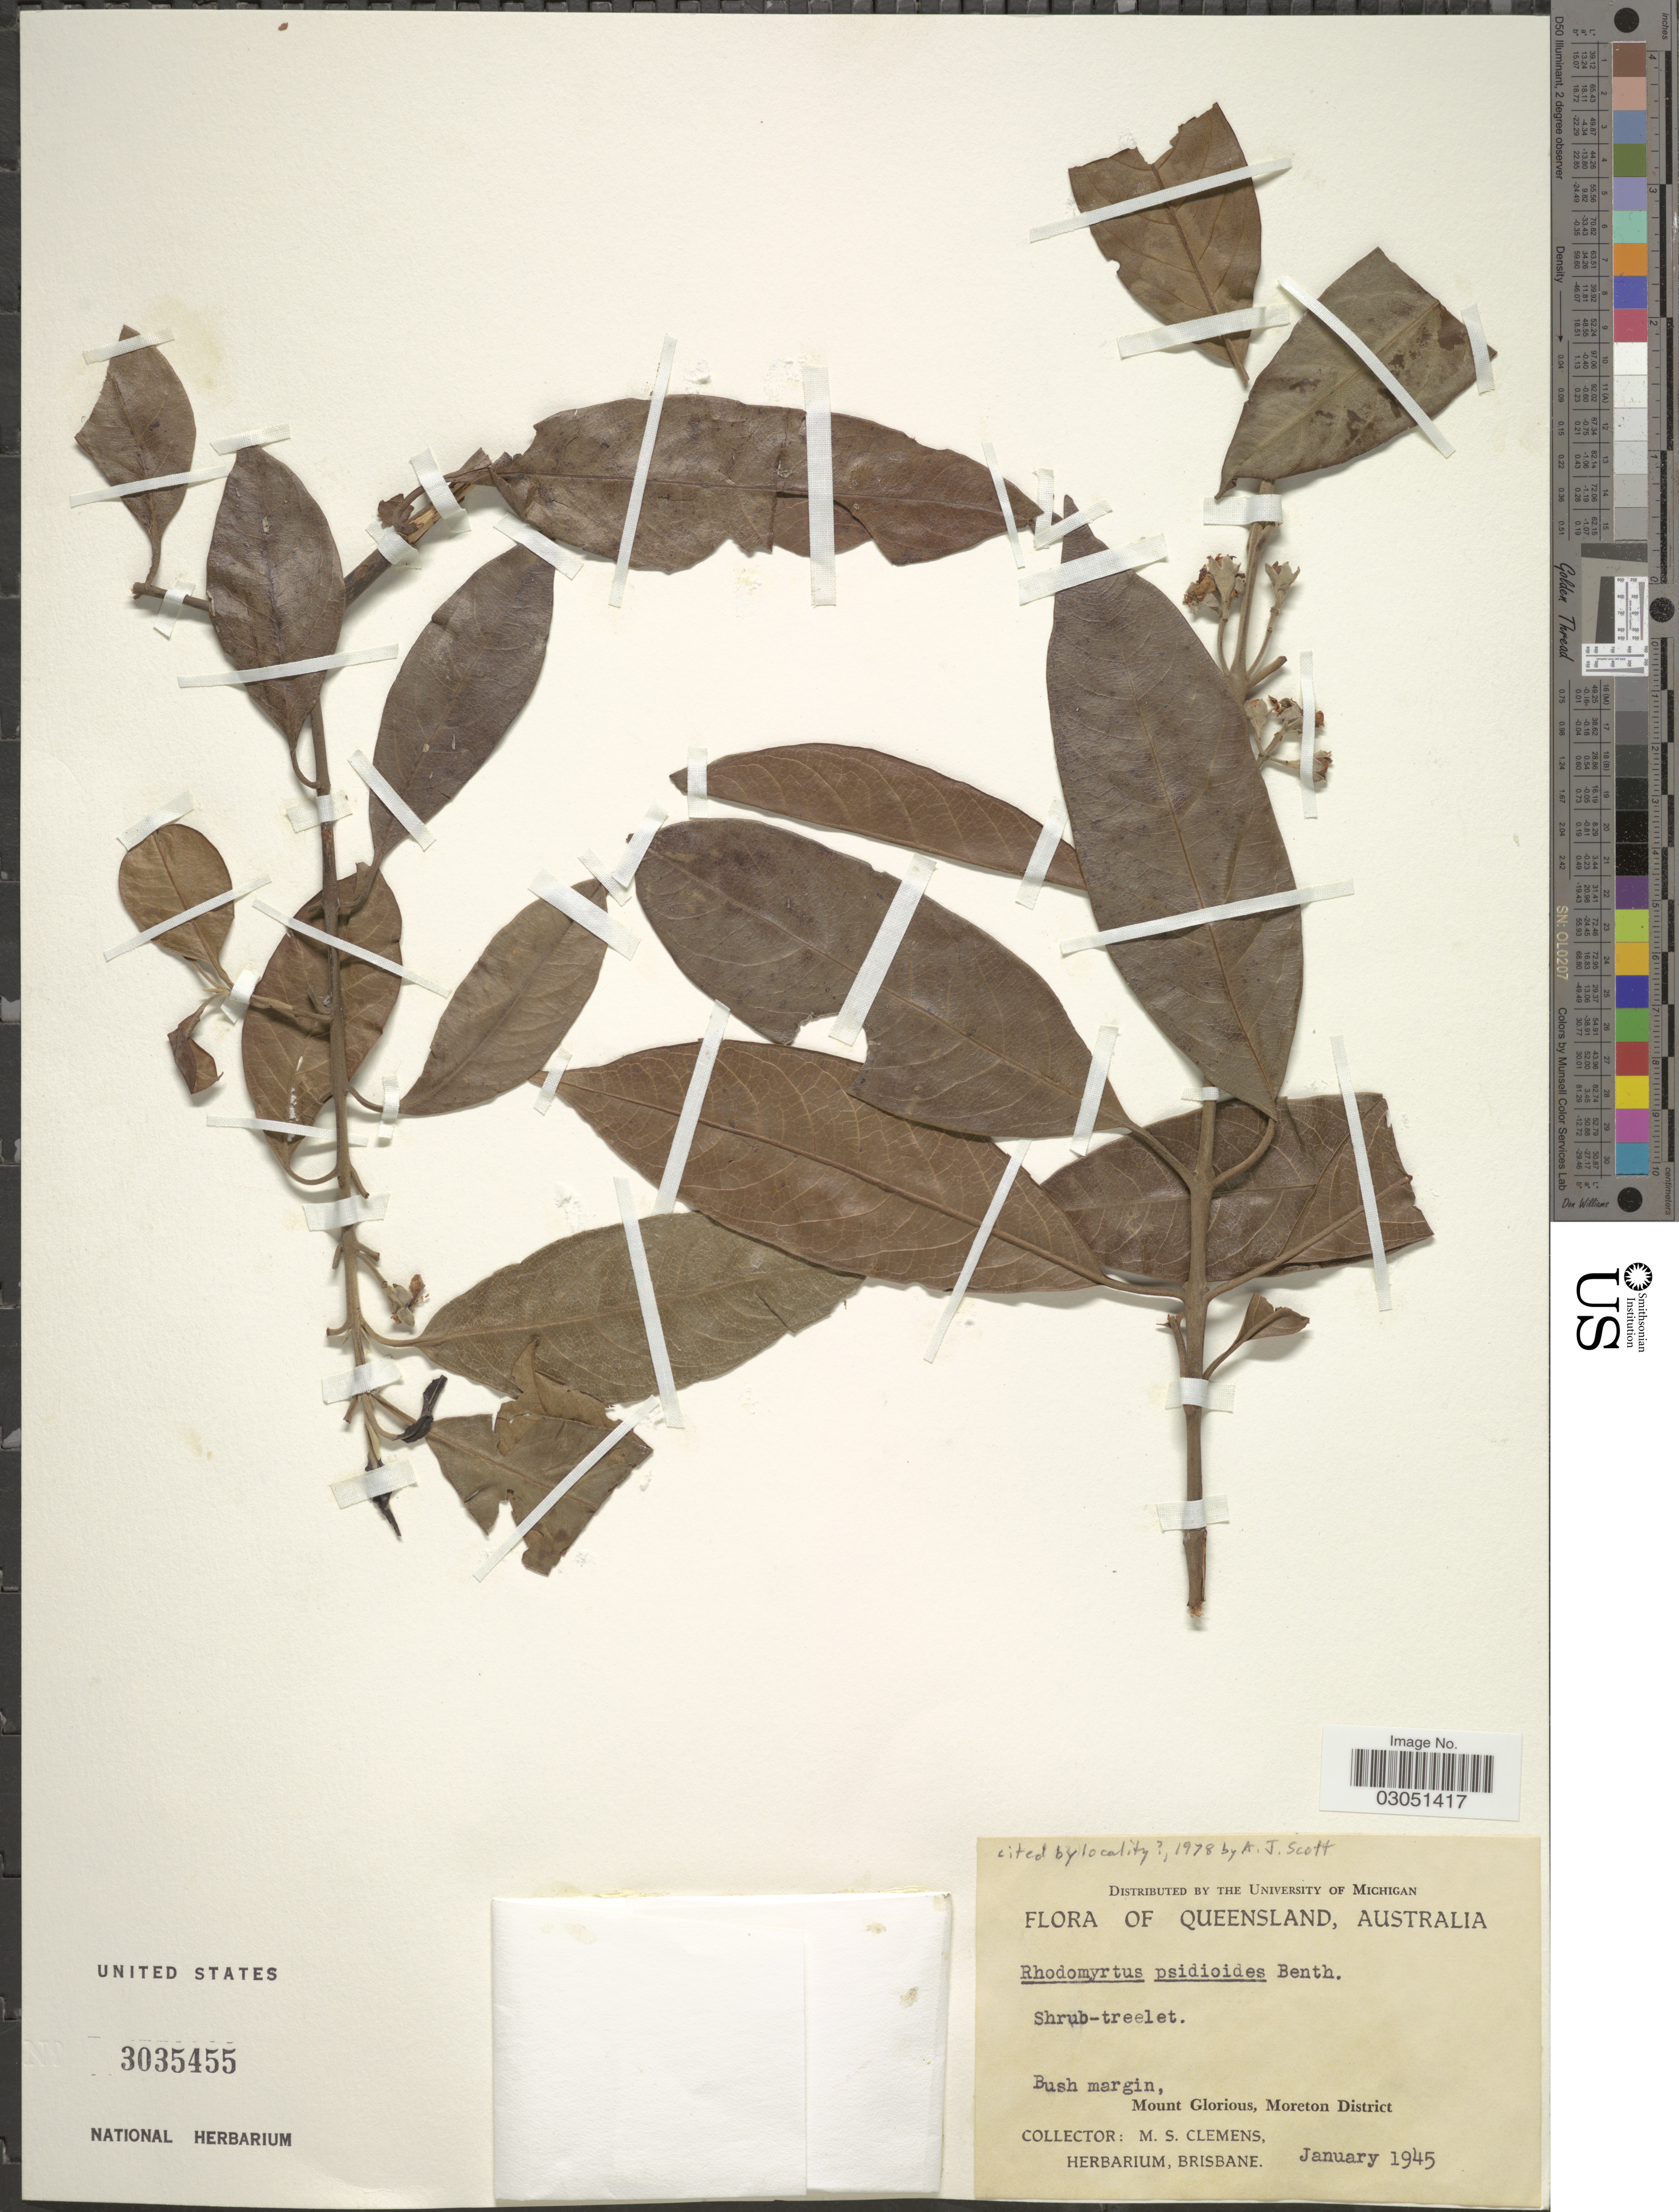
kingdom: Plantae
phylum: Tracheophyta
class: Magnoliopsida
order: Myrtales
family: Myrtaceae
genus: Rhodomyrtus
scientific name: Rhodomyrtus psidioides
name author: (G. Don) Benth.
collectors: M. S. Clemens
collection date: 1945-01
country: Australia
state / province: Queensland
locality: Mount Glorious, Moreton District.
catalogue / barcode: US 3035455